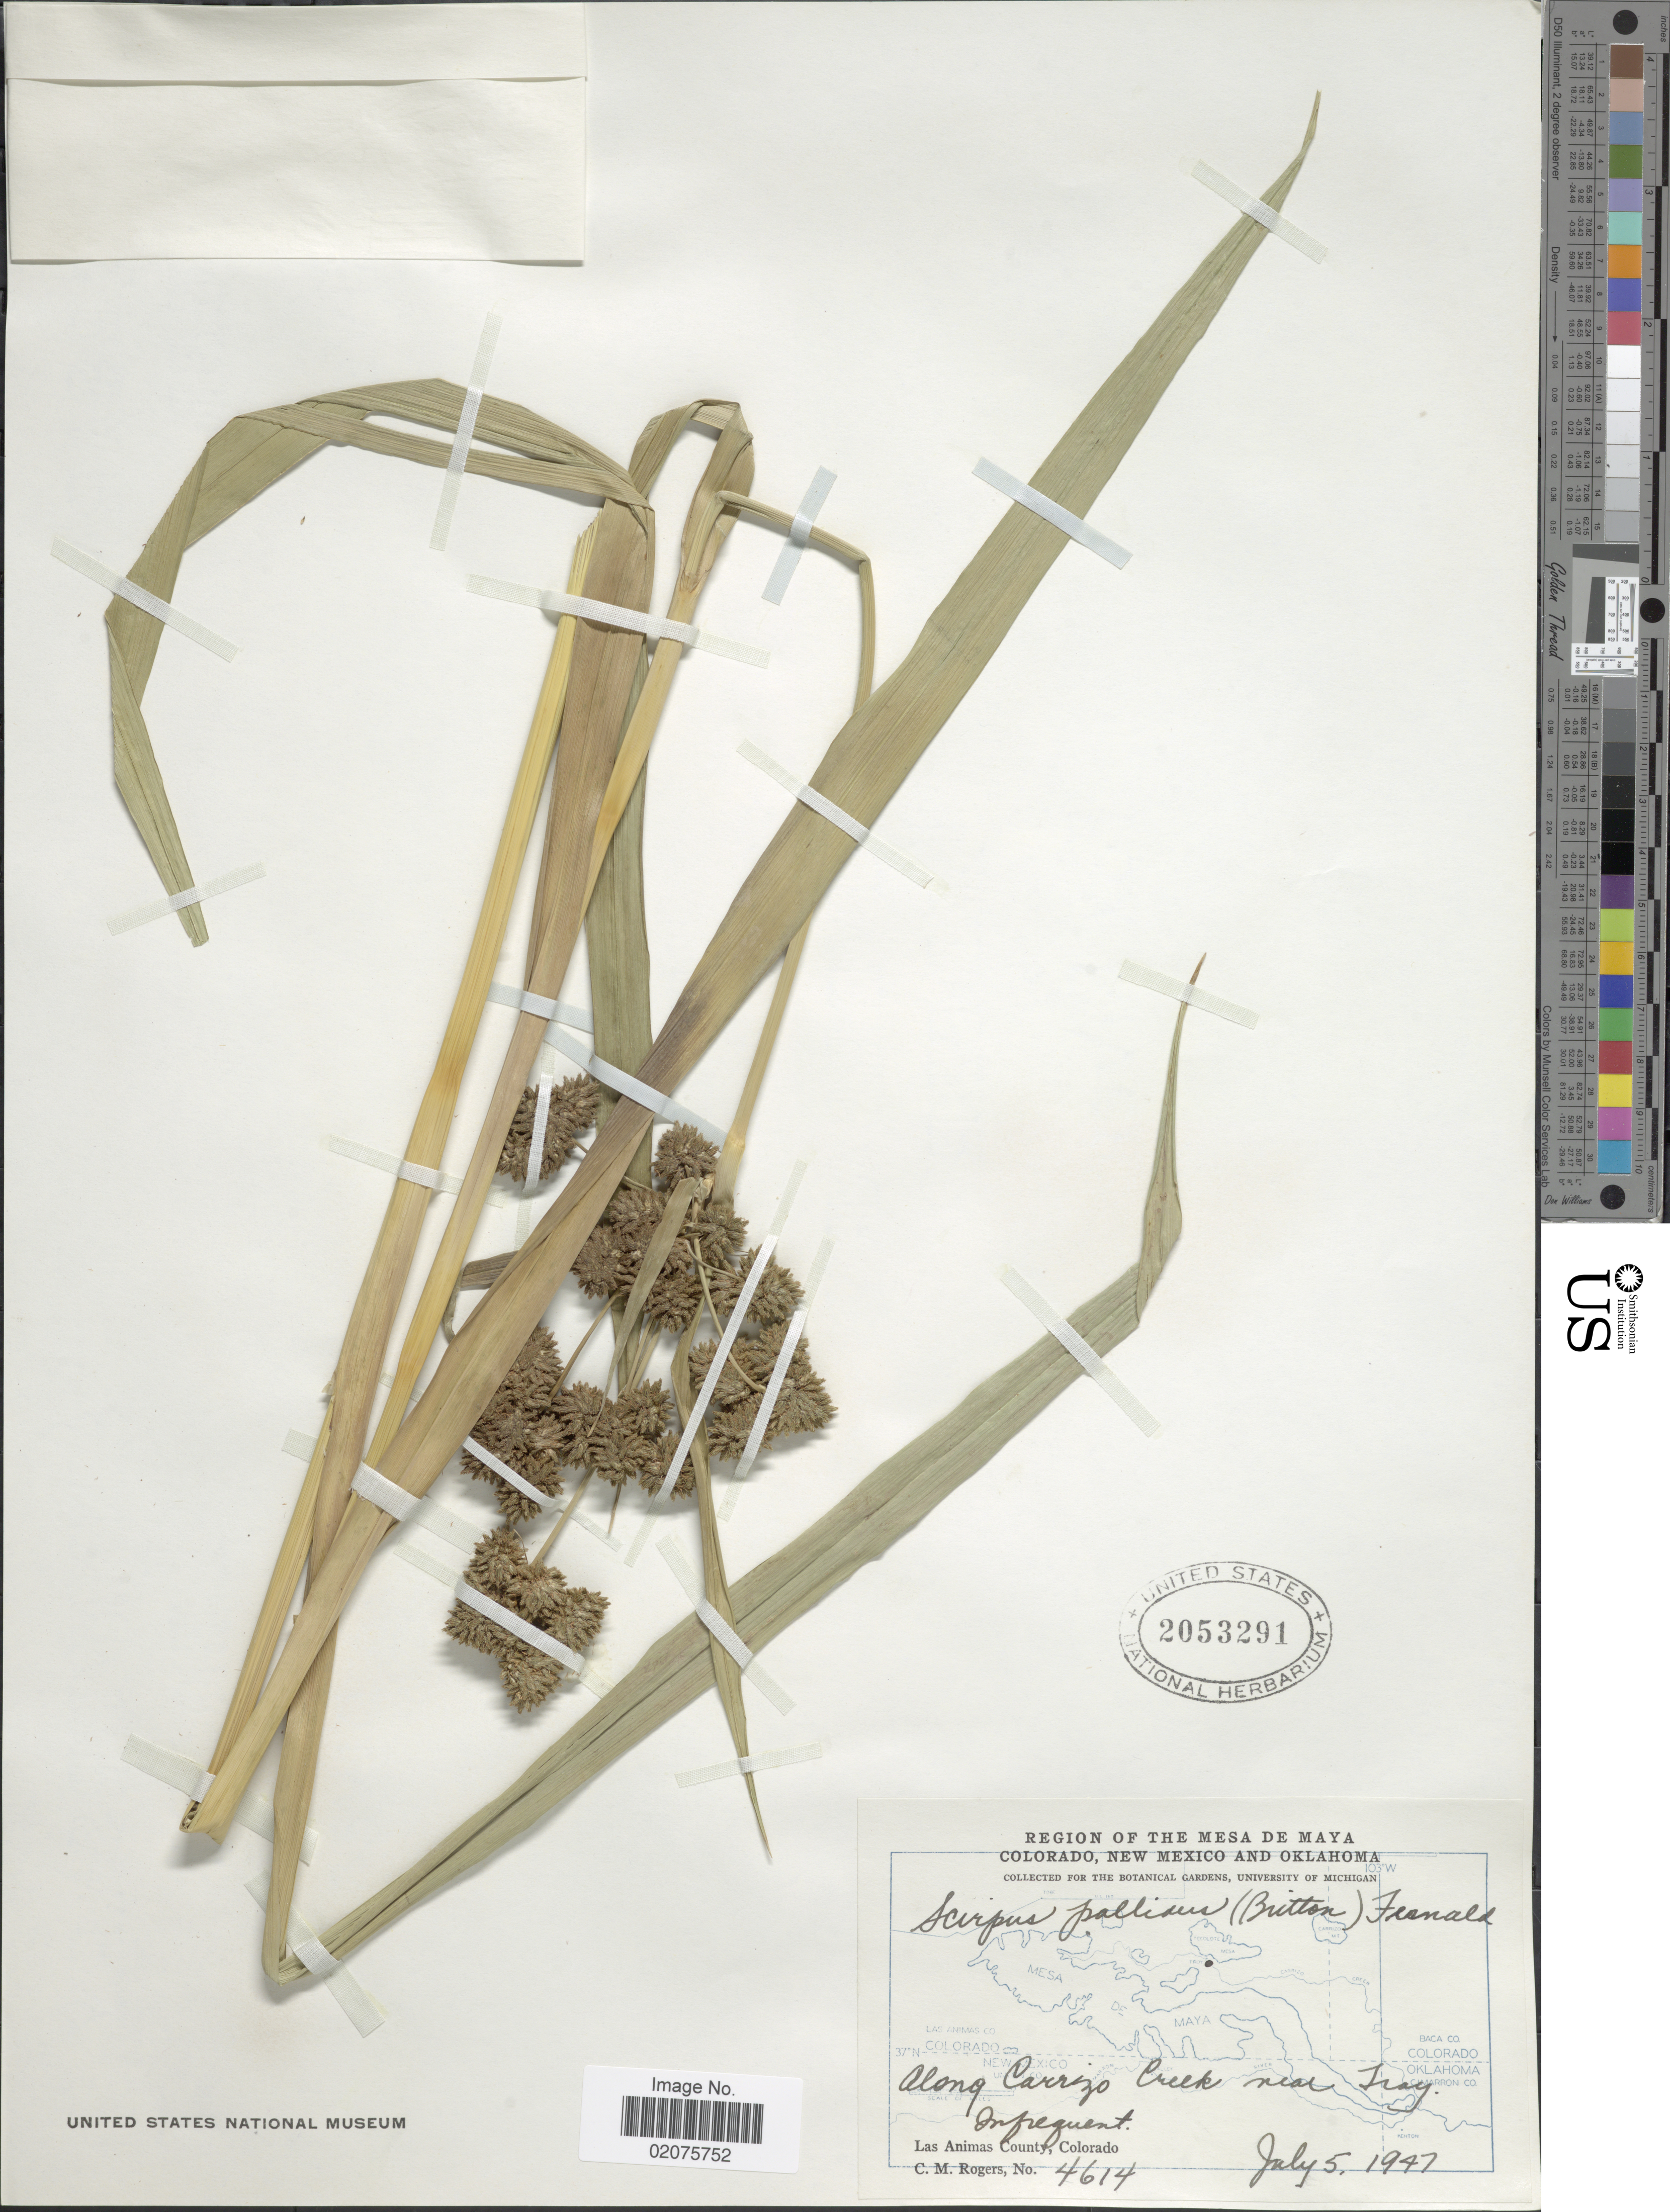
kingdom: Plantae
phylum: Tracheophyta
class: Liliopsida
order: Poales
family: Cyperaceae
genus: Scirpus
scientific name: Scirpus pallidus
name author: (Britton) Fernald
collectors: C. M. Rogers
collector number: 4614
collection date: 1947-07-05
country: United States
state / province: Colorado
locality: Mesa the Maya. Along Carrizo Creek near Iray. Las Animas County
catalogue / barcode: US 2053291